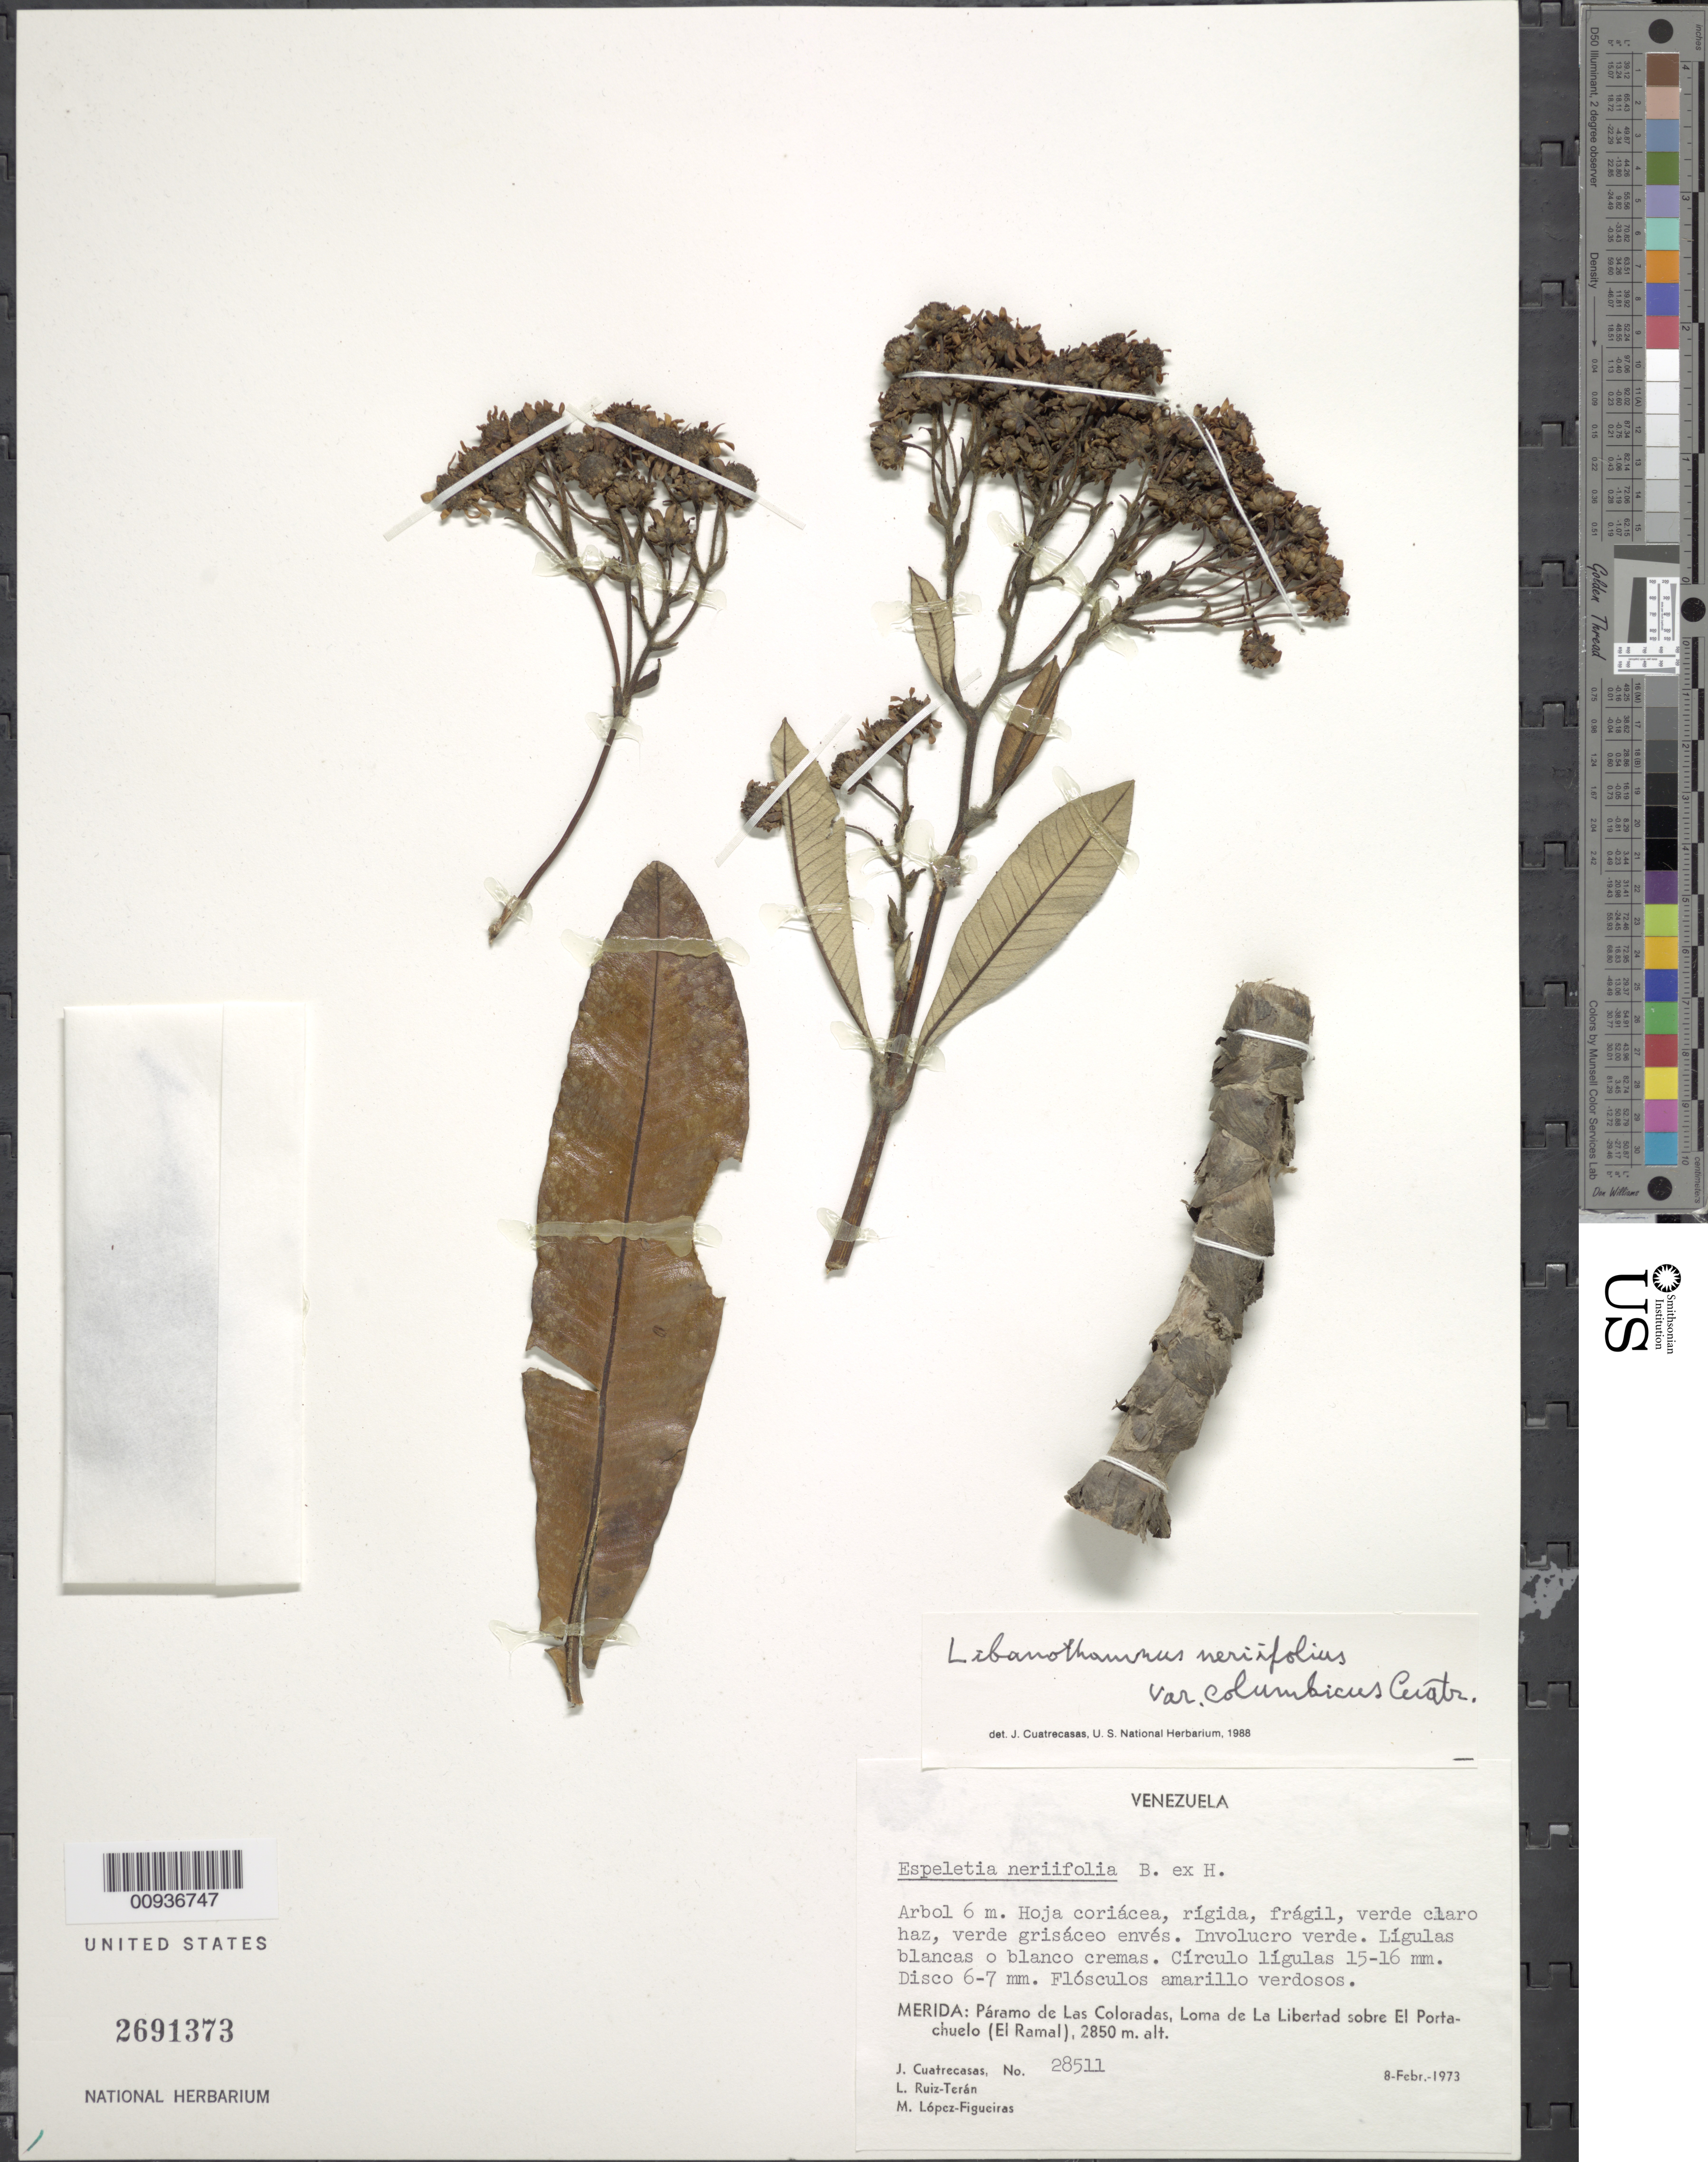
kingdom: Plantae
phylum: Tracheophyta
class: Magnoliopsida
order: Asterales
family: Asteraceae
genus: Libanothamnus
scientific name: Libanothamnus neriifolius var. columbicus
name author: (Cuatrec.) Cuatrec.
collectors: J. Cuatrecasas, L. E. Ruíz-Terán & M. López Figueiras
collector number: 28511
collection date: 1973-02-08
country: Venezuela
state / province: Mérida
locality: Páramo de Las Coloradas. Loma de La Libertad sobre El Portachuelo (El Ramal).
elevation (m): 2850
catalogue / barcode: US 2691373